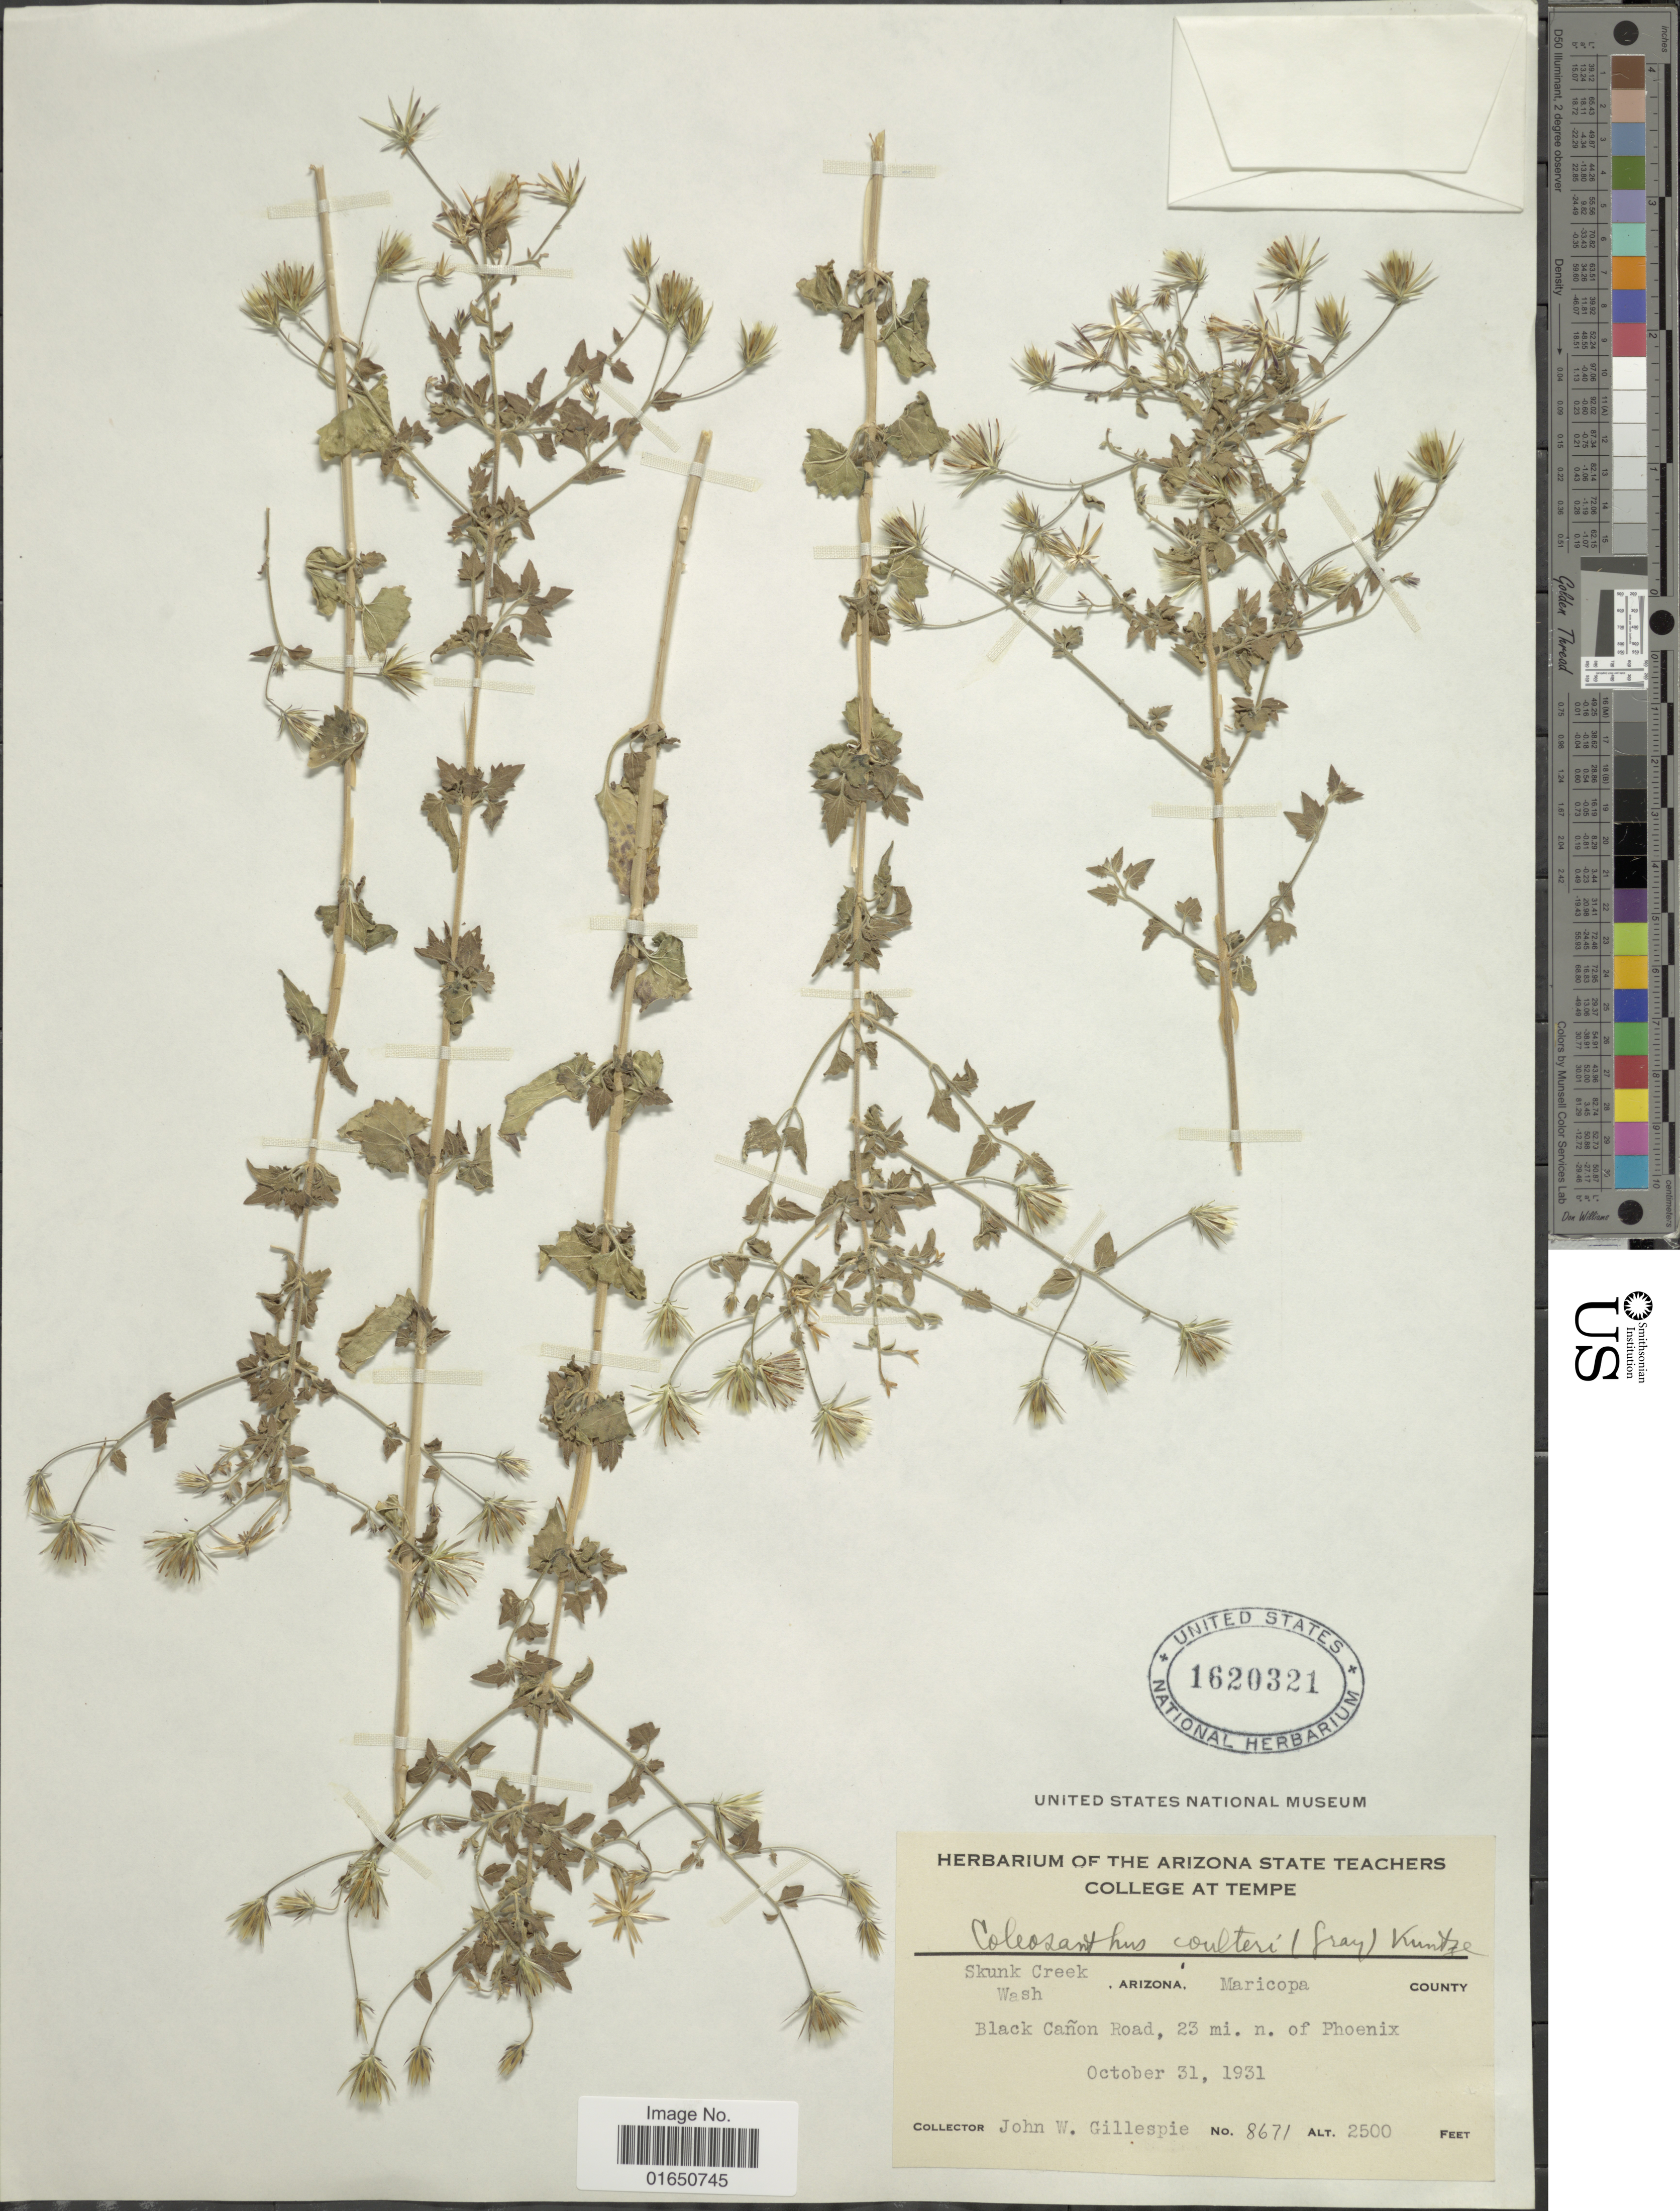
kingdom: Plantae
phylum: Tracheophyta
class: Magnoliopsida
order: Asterales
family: Asteraceae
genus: Brickellia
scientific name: Brickellia coulteri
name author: A. Gray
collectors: J. W. Gillespie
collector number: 8671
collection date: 1931-10-31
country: United States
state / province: Arizona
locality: Skunk Creek Wash. Arizona. Maricopa County. Black canon Road, 2 mi n. of Phoenix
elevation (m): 762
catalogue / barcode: US 1620321